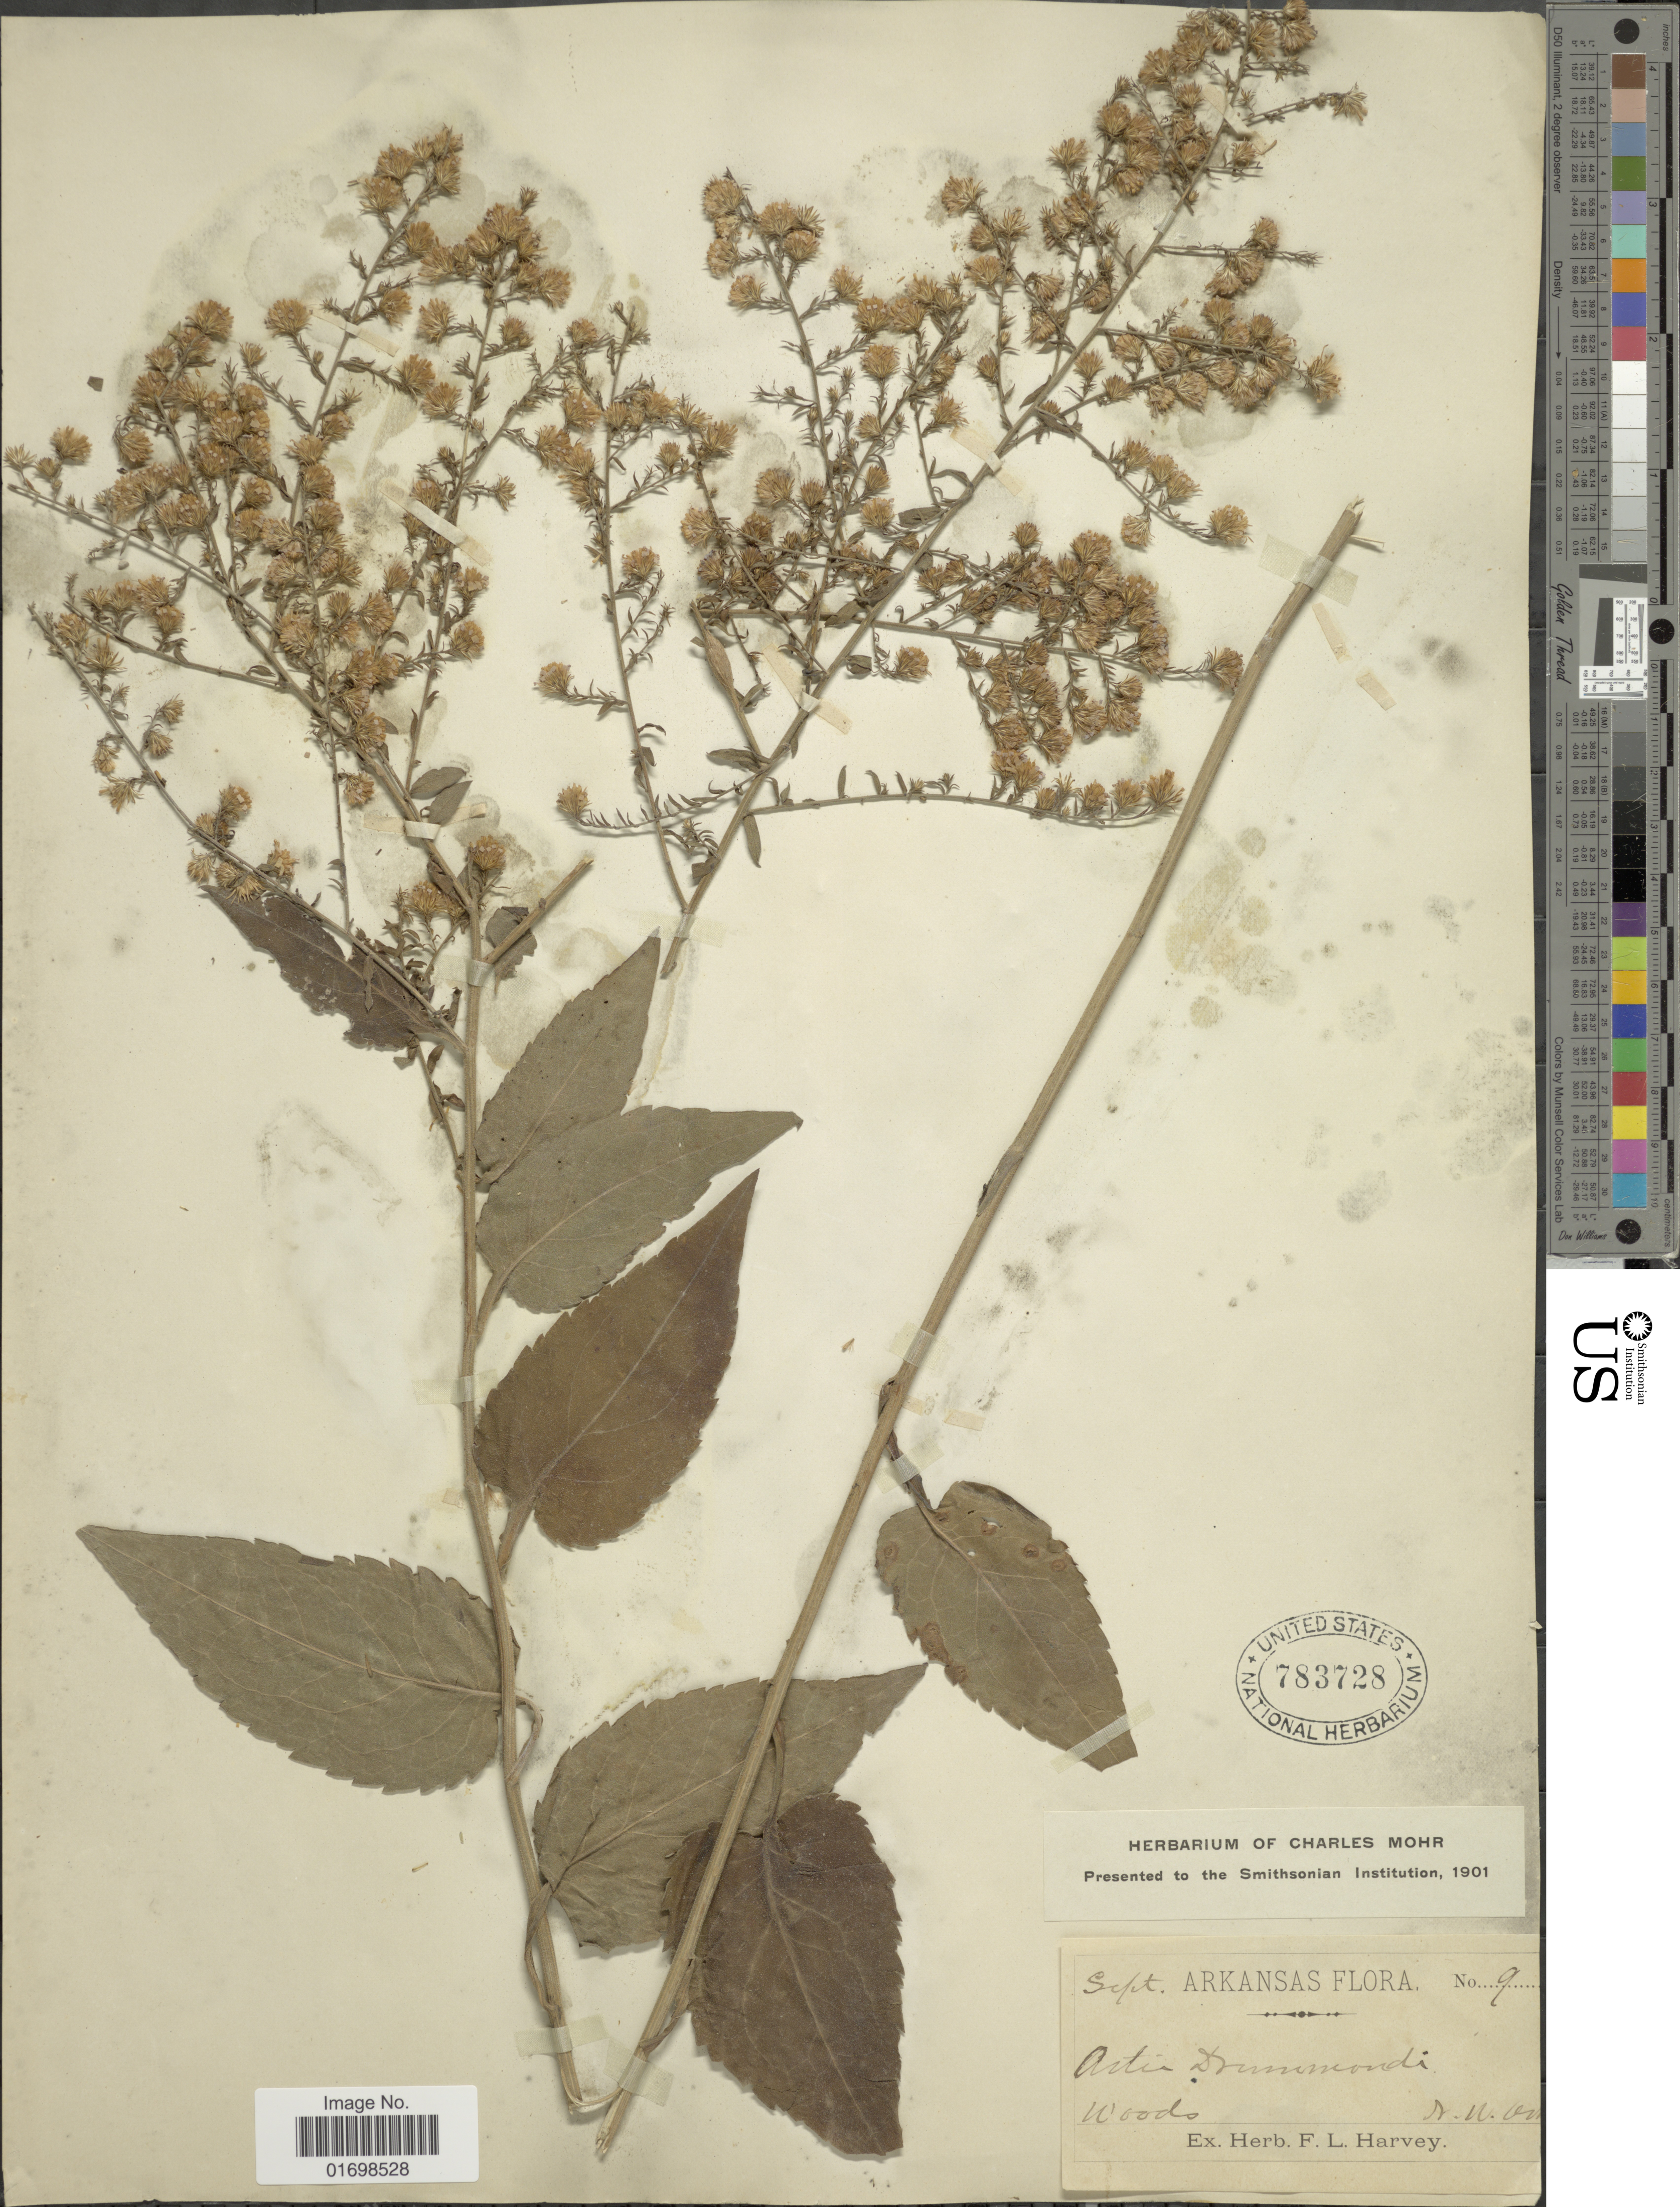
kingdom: Plantae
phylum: Tracheophyta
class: Magnoliopsida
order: Asterales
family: Asteraceae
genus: Symphyotrichum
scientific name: Symphyotrichum drummondii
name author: (Lindl.) G.L. Nesom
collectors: ex herb. F. L. Harvey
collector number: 9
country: United States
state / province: Arkansas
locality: N. W. [illegible text].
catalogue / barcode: US 783728